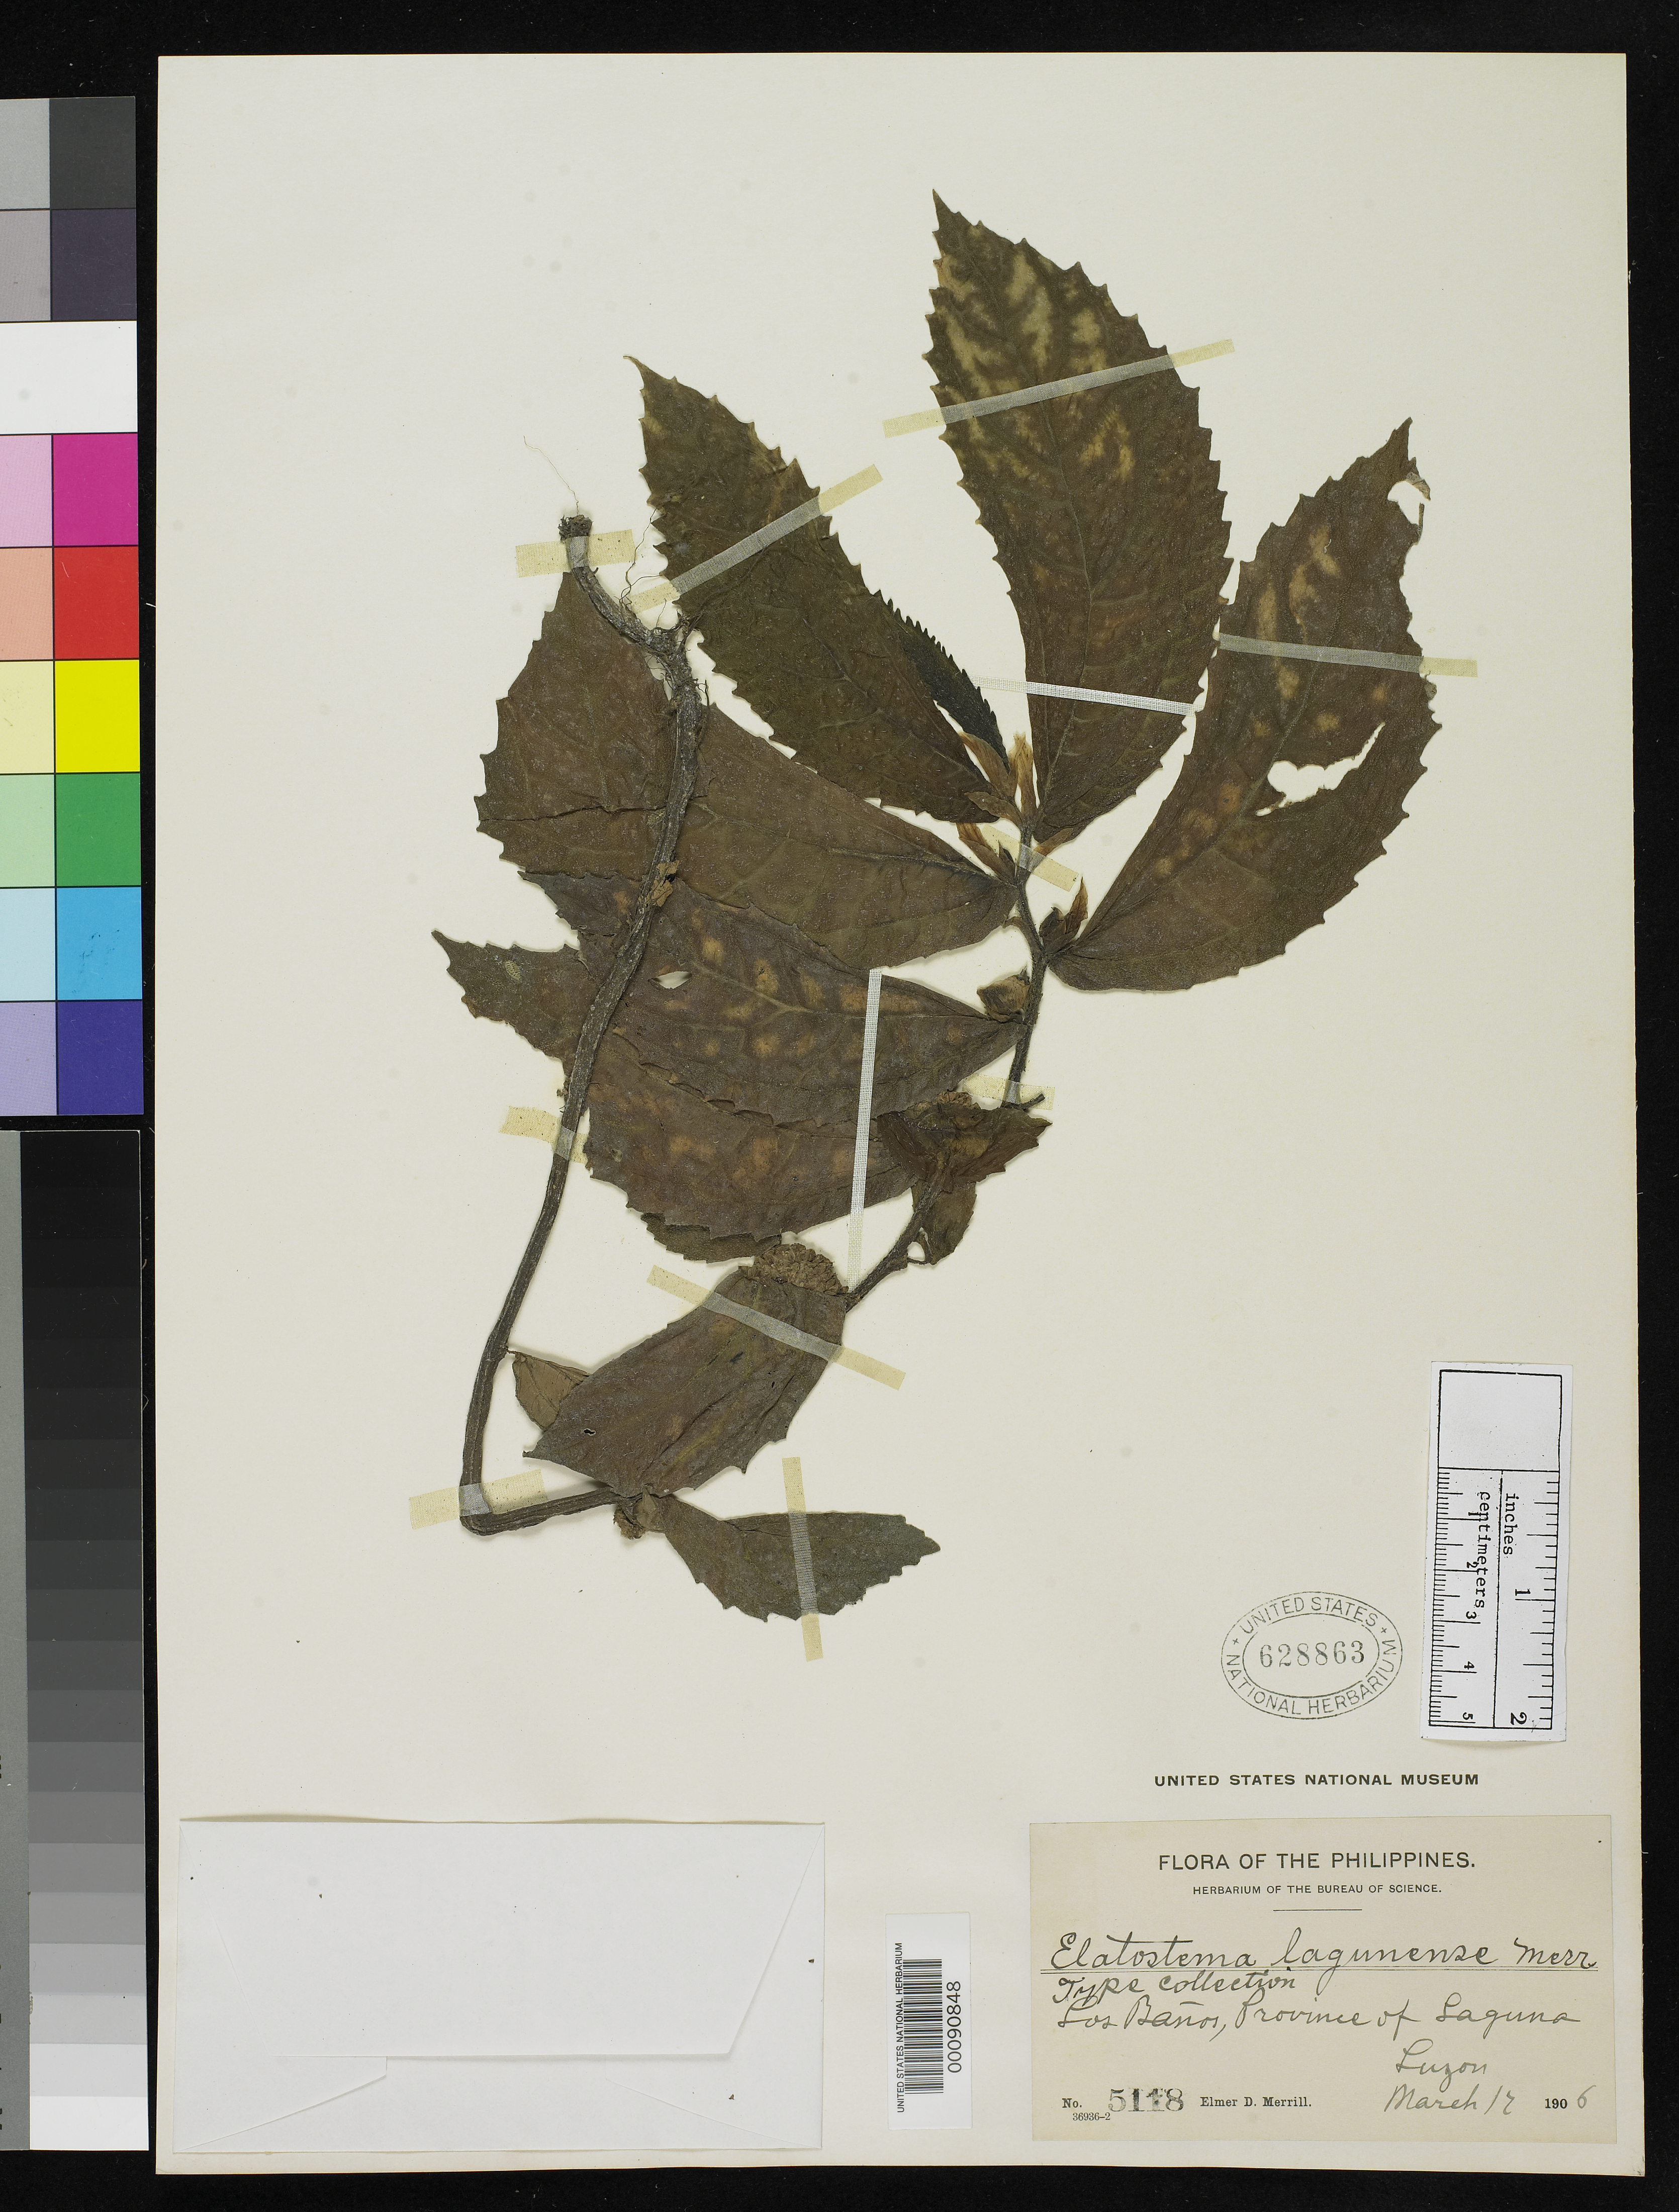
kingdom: Plantae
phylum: Tracheophyta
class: Magnoliopsida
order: Rosales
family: Urticaceae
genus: Elatostema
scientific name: Elatostema lagunense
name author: Merr. in C.B. Rob.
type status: Isotype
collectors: E. D. Merrill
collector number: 5118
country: Philippines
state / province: Calabarzon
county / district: Laguna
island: Luzon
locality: Los Banos.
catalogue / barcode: US 628863